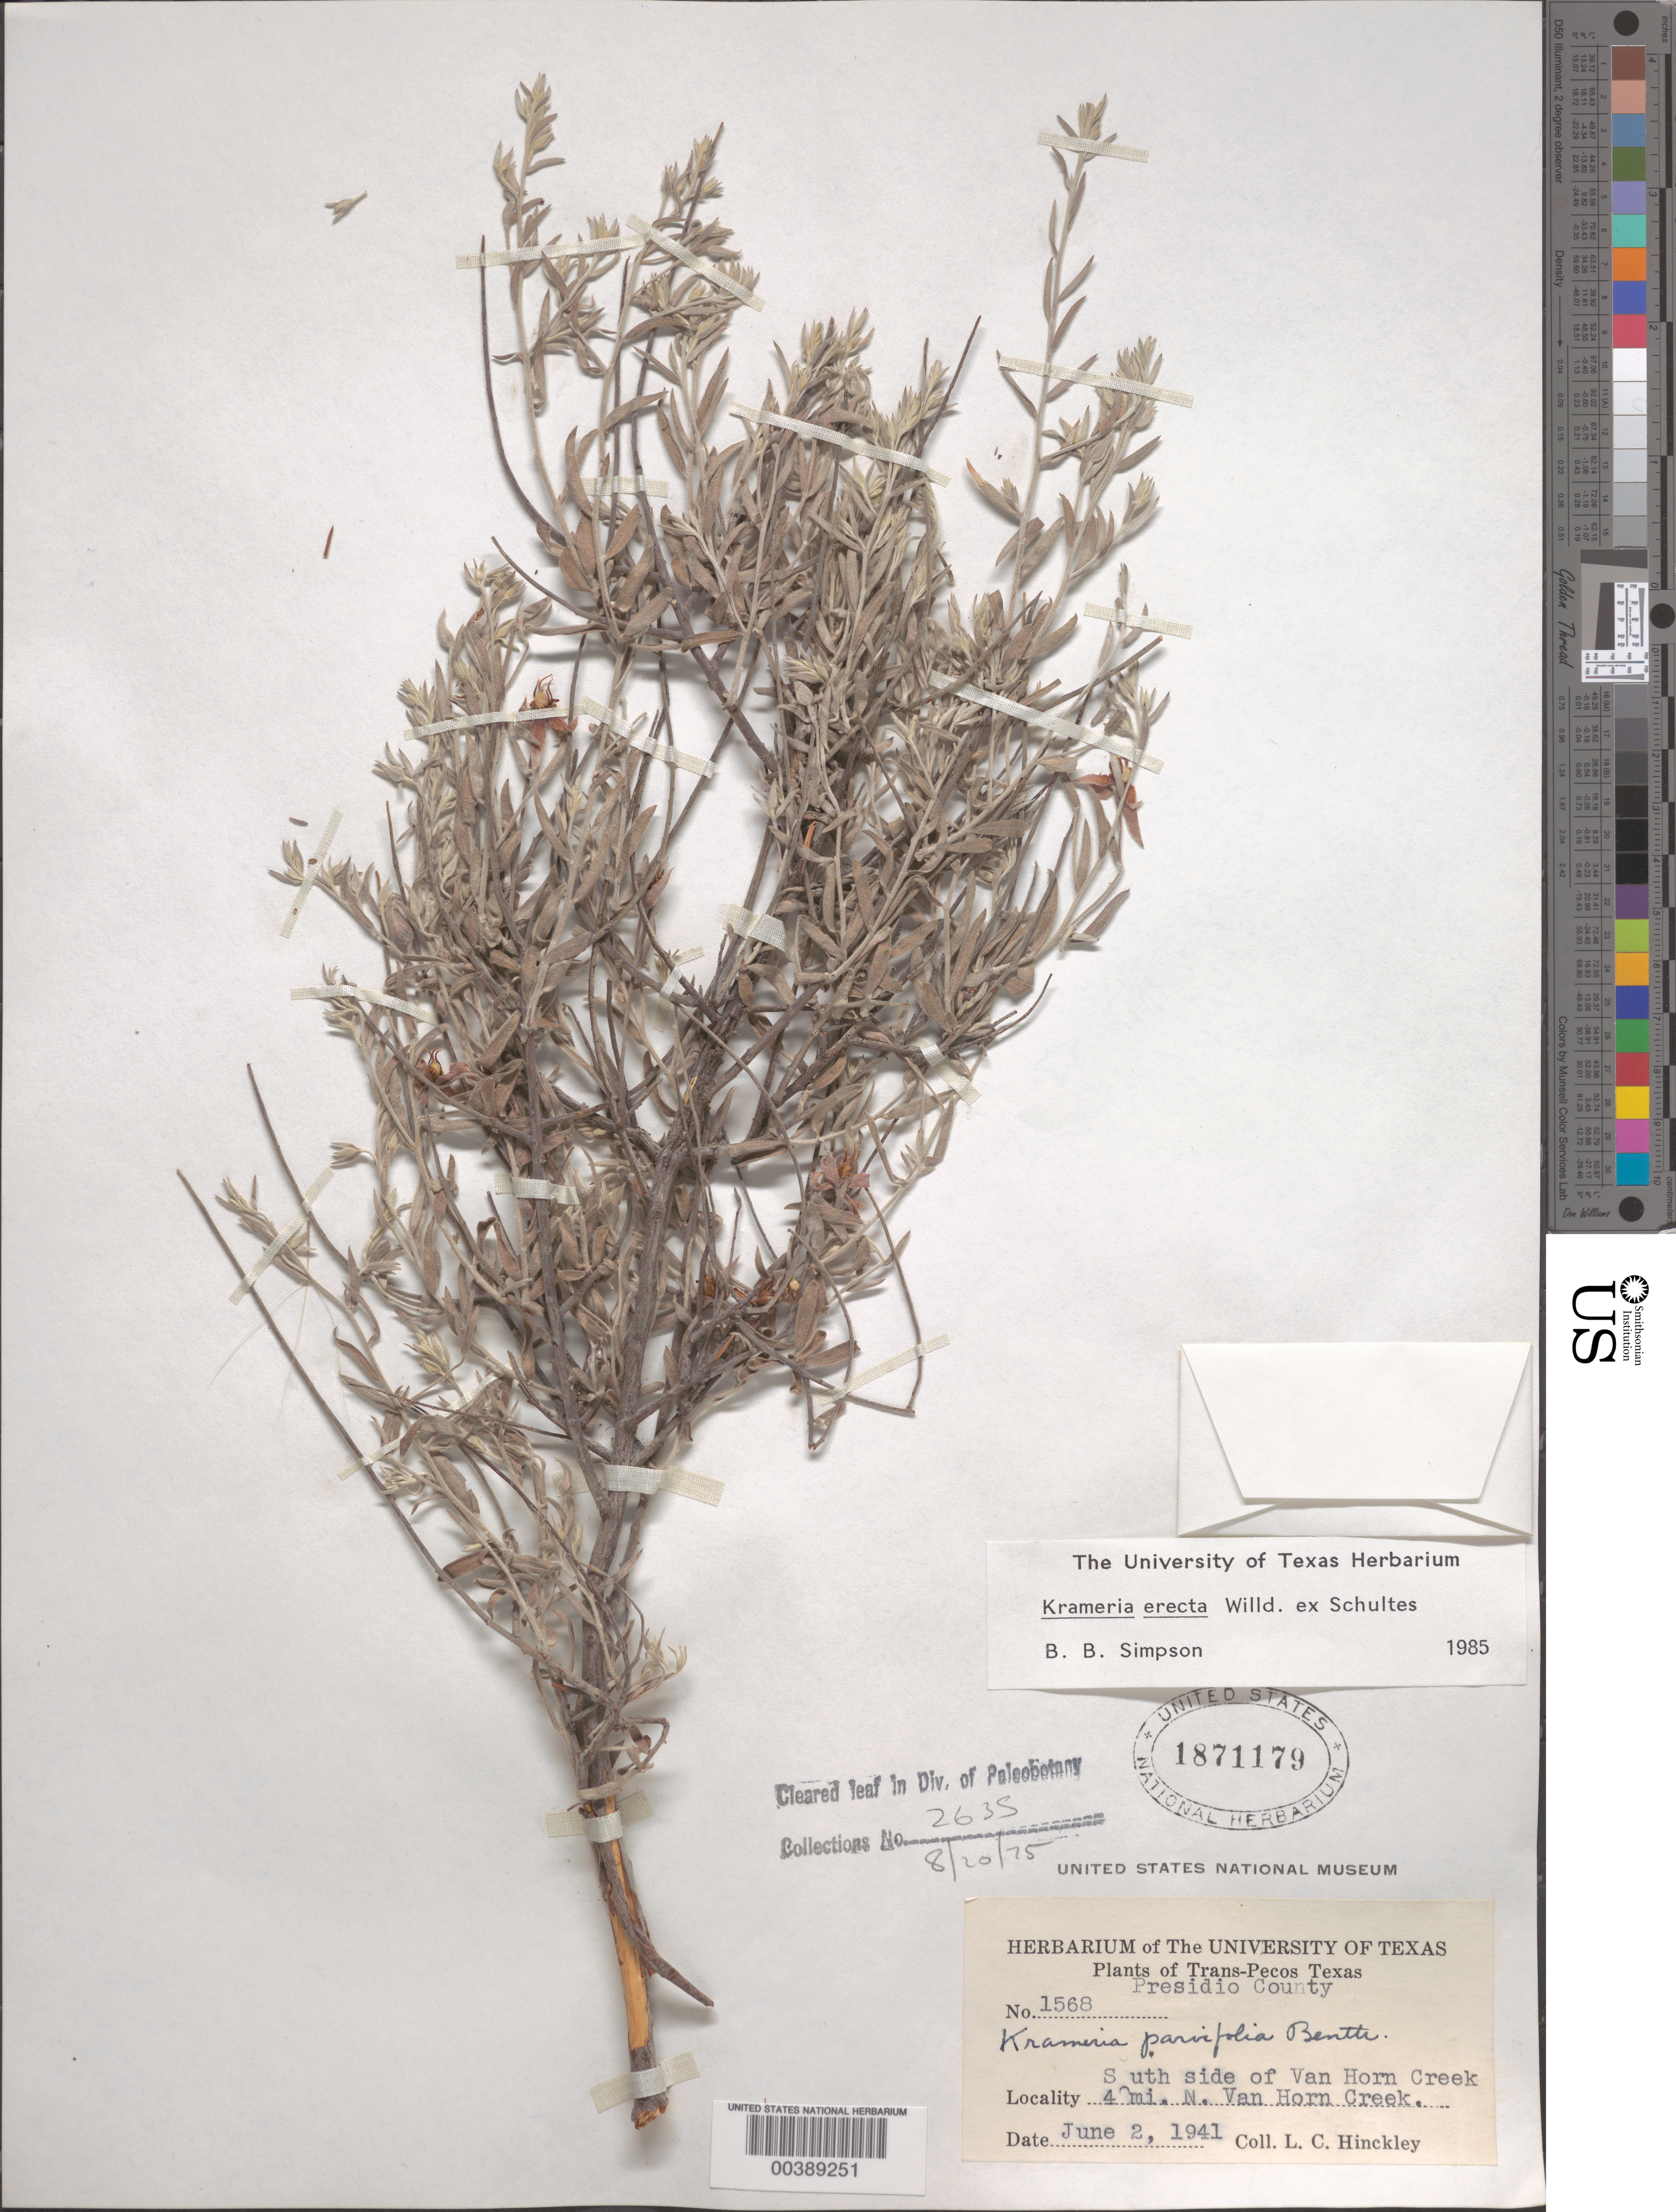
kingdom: Plantae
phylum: Tracheophyta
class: Magnoliopsida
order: Zygophyllales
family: Krameriaceae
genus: Krameria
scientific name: Krameria erecta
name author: Willd. ex Schult.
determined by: Simpson, B. B.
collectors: L. Hinckley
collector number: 1568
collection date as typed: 02 Jun 1941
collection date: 1941-06-02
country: United States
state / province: Texas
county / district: Presidio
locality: S side of van hork creek, 4 mi n van horn creek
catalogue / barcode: US 1871179